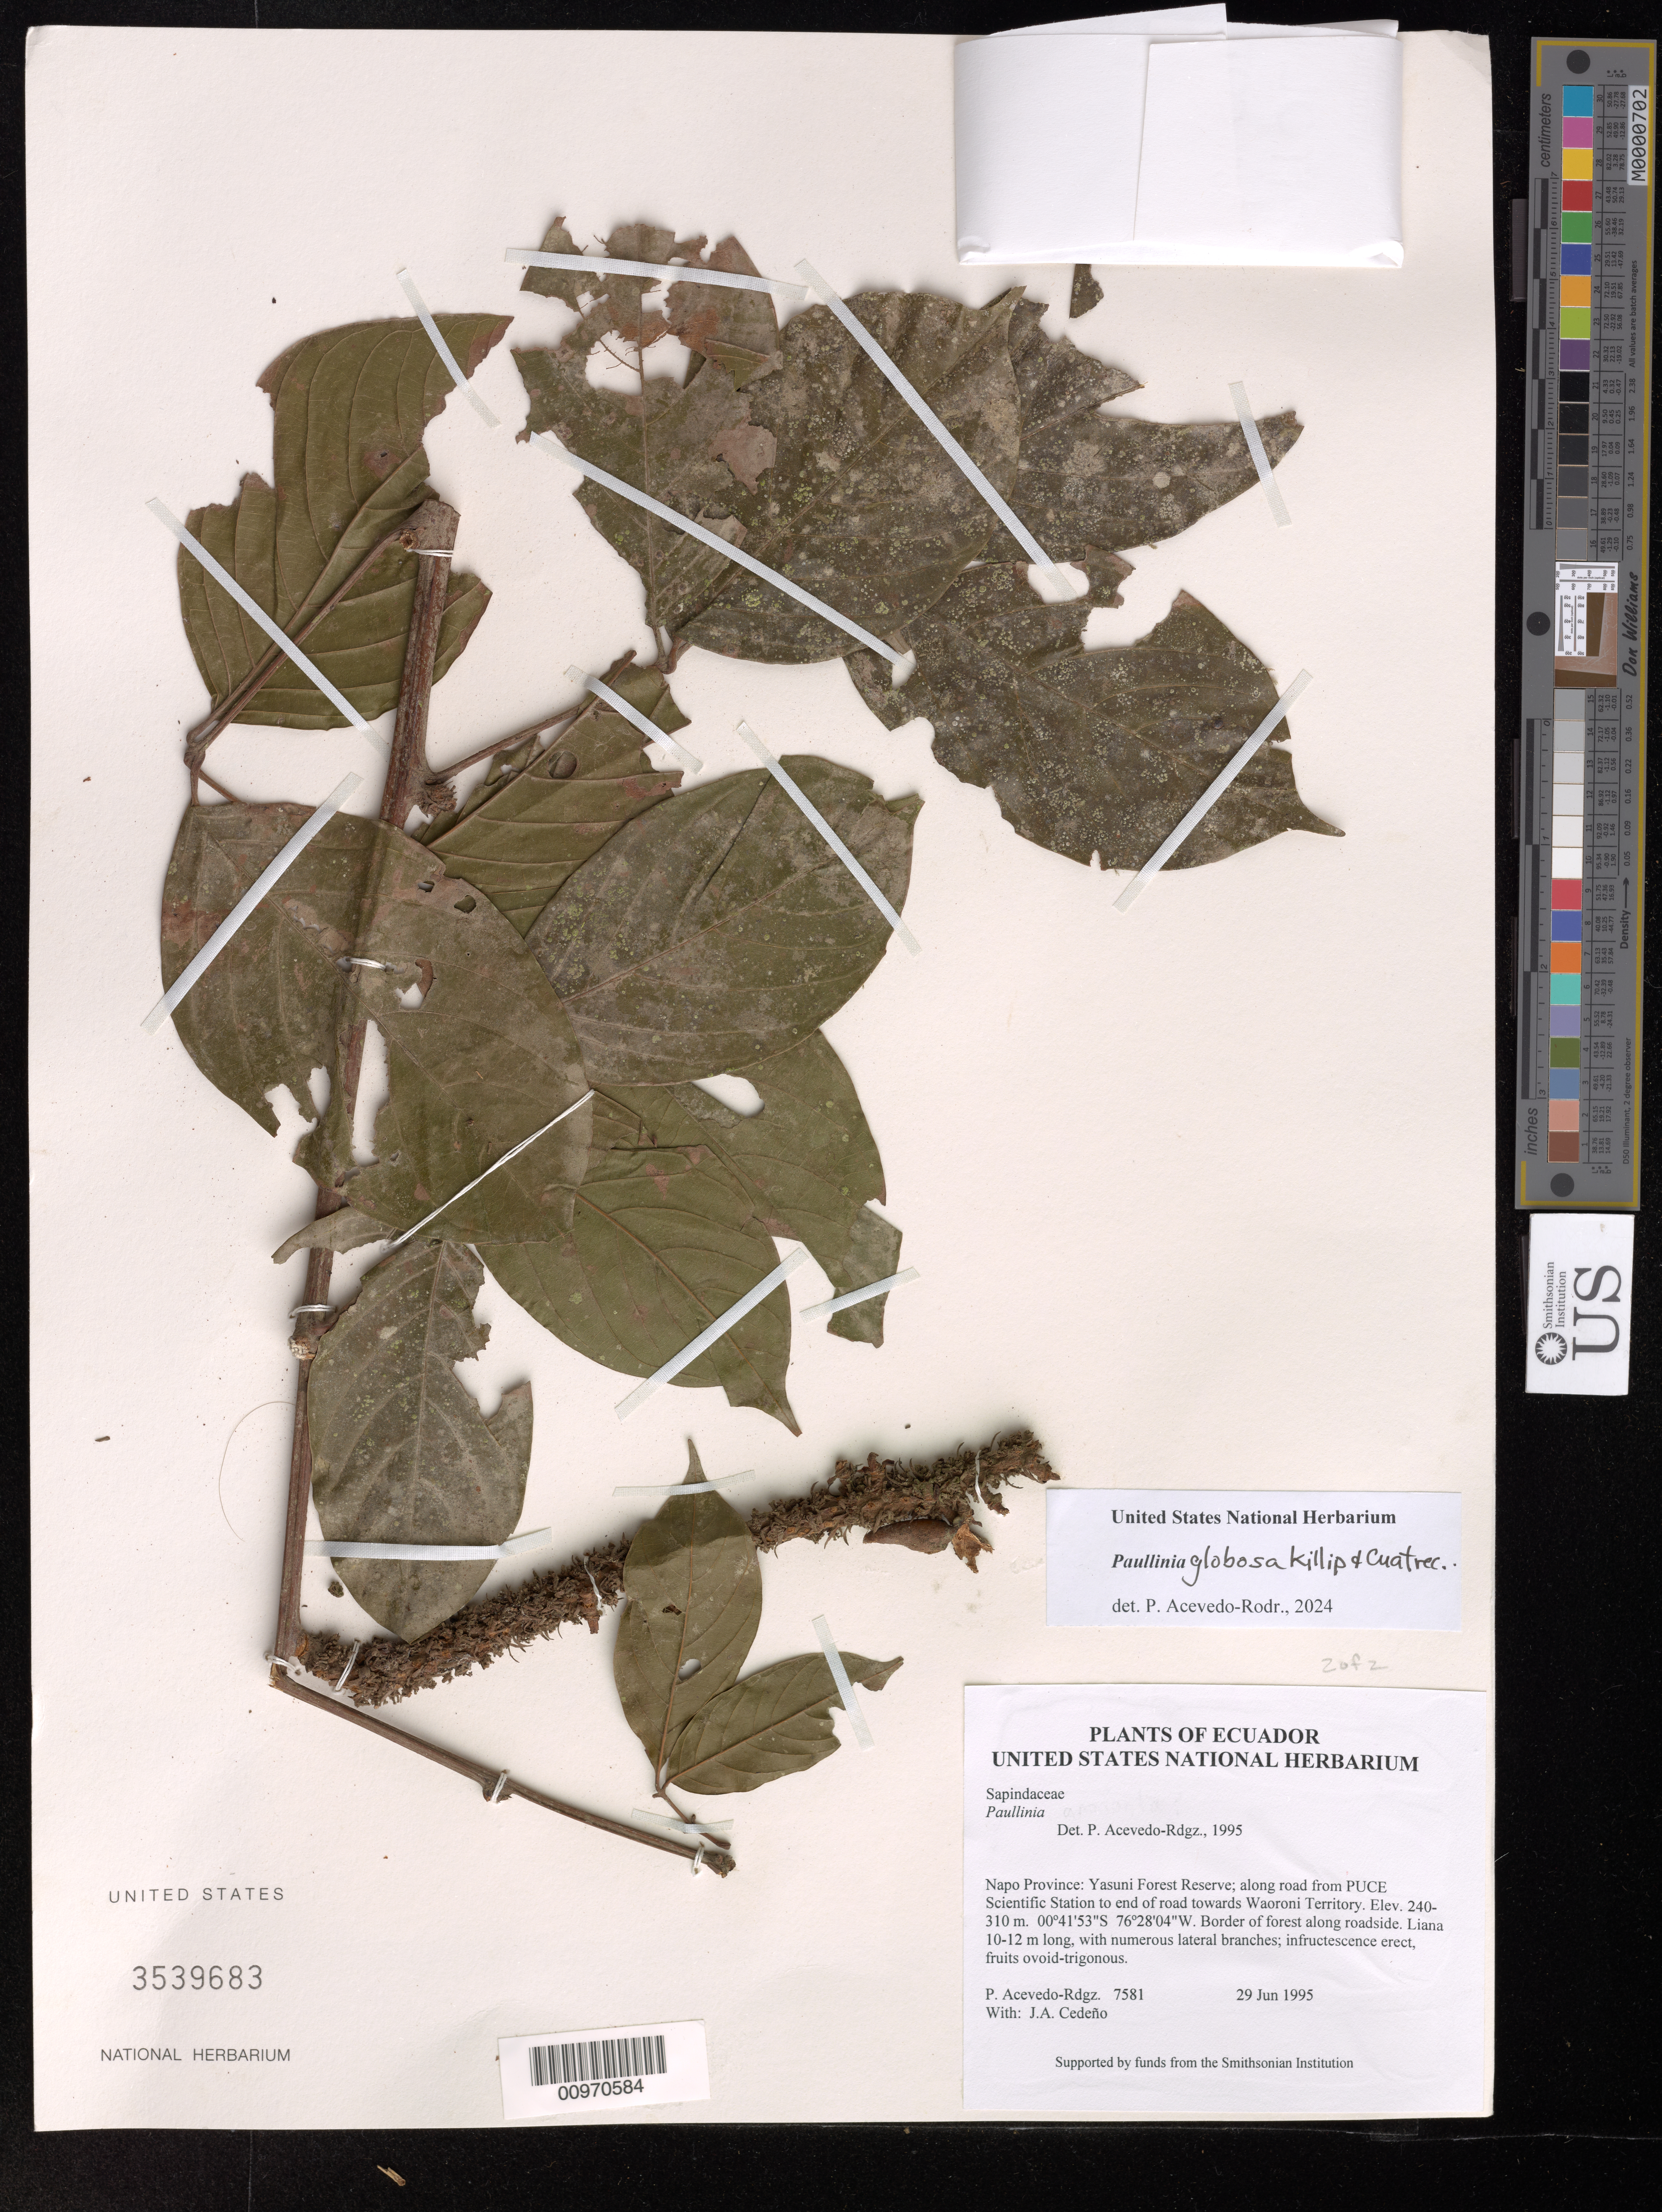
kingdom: Plantae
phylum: Tracheophyta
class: Magnoliopsida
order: Sapindales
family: Sapindaceae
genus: Paullinia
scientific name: Paullinia globosa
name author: Killip & Cuatrec.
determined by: Acevedo-Rodriguez, P., (US), Smithsonian Institution - National Museum of Natural History (UNITED STATES)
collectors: P. Acevedo-Rodr. & J. A. Cedeño M.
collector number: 7581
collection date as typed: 29 Jun 1995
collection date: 1995-06-29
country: Ecuador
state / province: Napo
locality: Yasuni Forest Reserve; along road from PUCE Scientific Station to end of road towards Waoroni Territory.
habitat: Border of forest along roadside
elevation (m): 240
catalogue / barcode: US 3539683